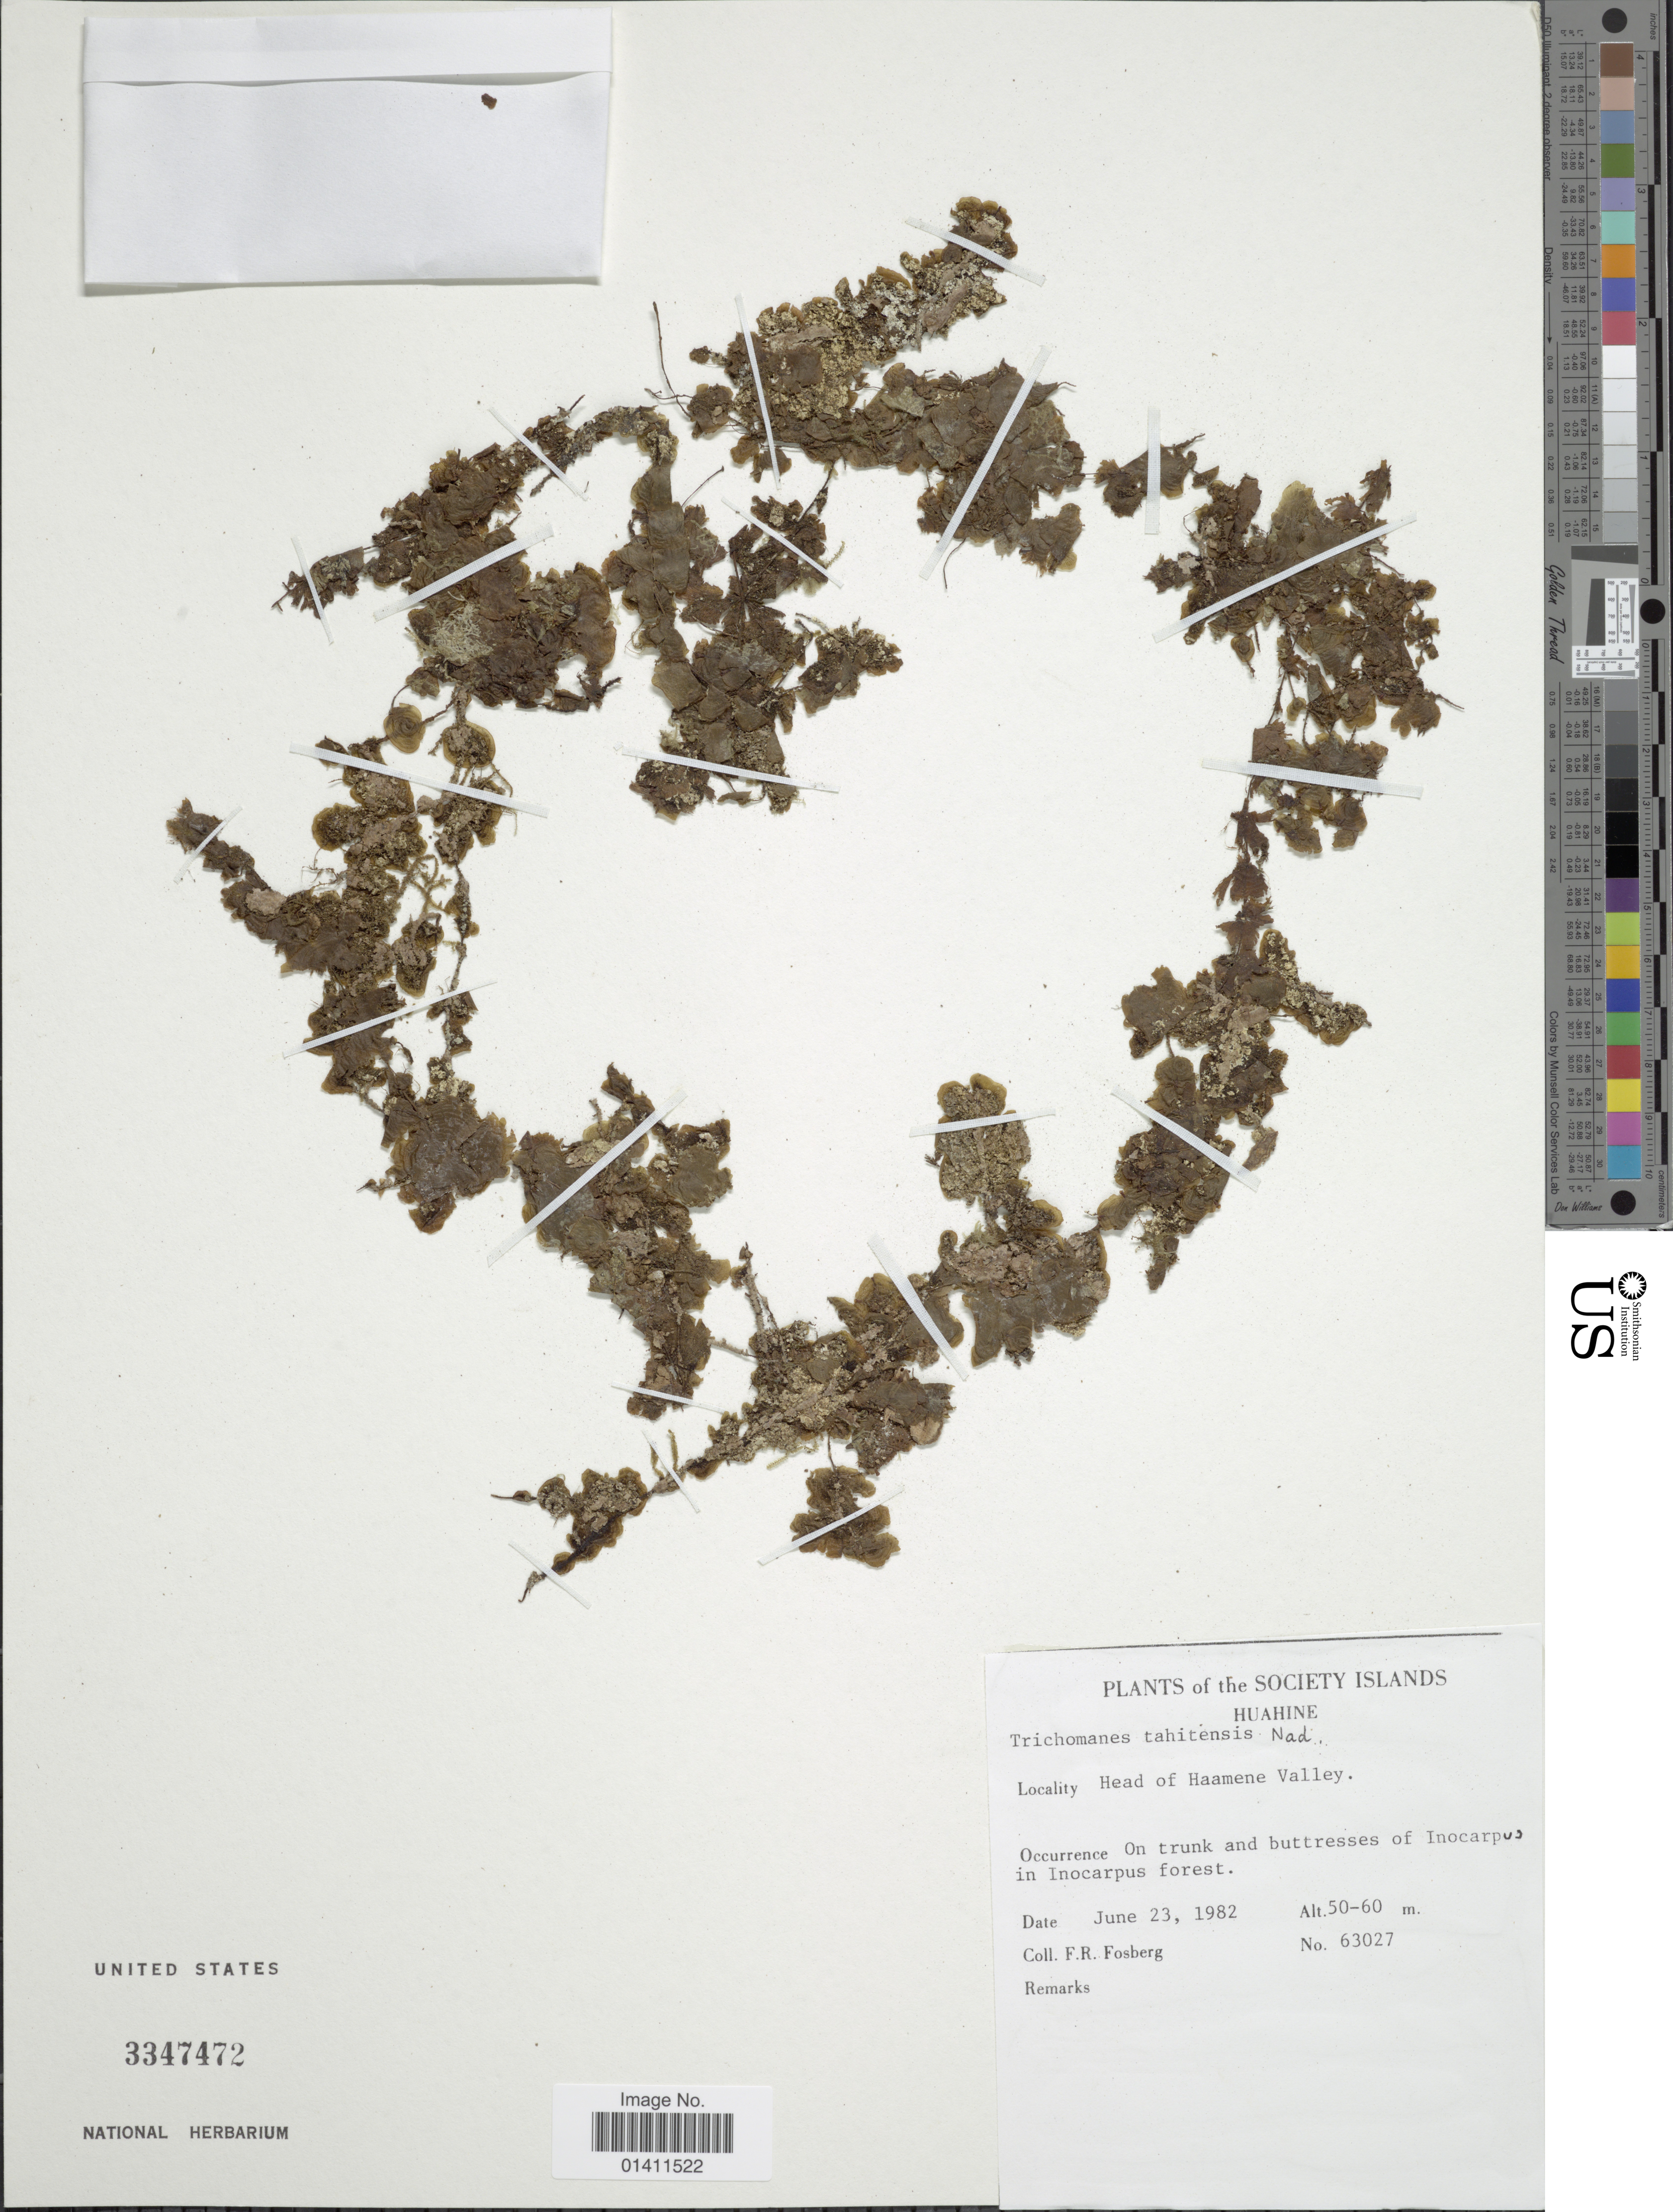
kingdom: Plantae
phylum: Tracheophyta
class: Polypodiopsida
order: Hymenophyllales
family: Hymenophyllaceae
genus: Didymoglossum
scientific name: Didymoglossum tahitense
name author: (Nadeaud) Ebihara & K. Iwats.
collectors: F. R. Fosberg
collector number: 63027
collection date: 1982-06-23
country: French Polynesia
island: Huahine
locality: Society Islands. Huahine. Head of Haamene Valley.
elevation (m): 50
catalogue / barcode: US 3347472